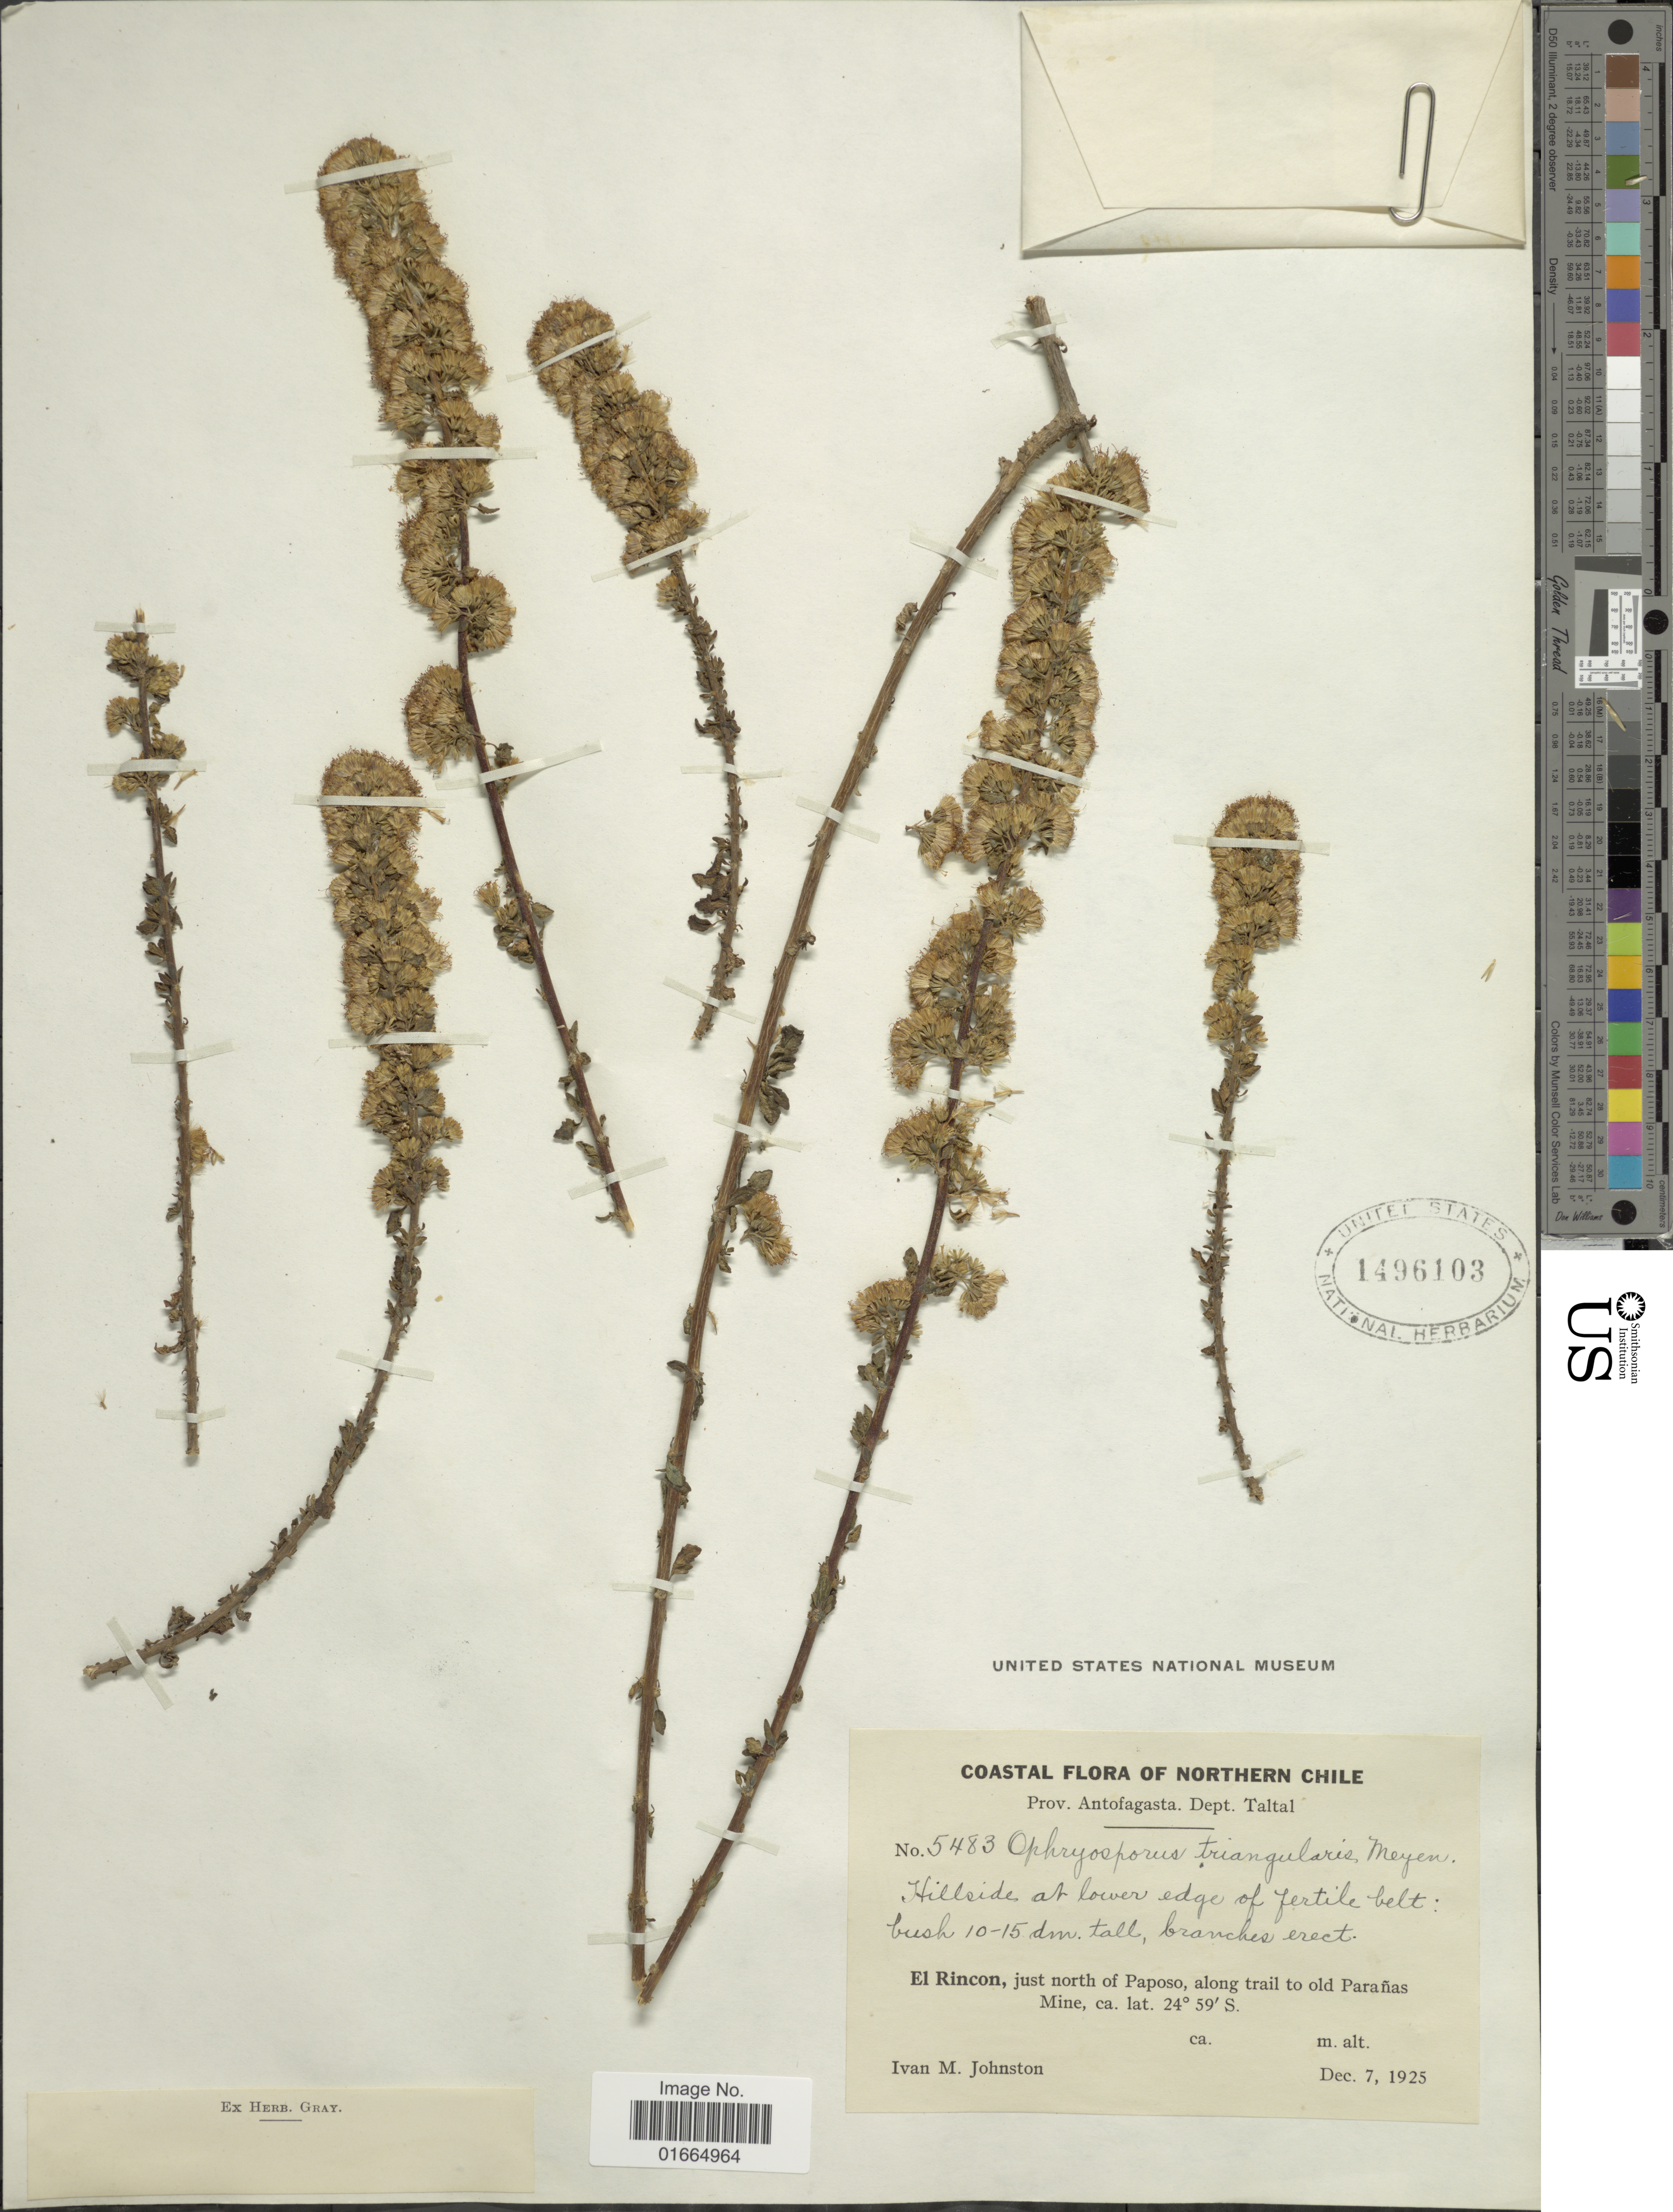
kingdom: Plantae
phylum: Tracheophyta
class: Magnoliopsida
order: Asterales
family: Asteraceae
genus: Ophryosporus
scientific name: Ophryosporus triangularis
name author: Meyen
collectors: I.M. Johnston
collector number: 5483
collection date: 1925-12-07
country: Chile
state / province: Antofagasta (II)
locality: Northern Chile. Prov. Antofagasta. Dept. Taltal. El Rincon, just north of Paposo, along trail to old Parañas Mine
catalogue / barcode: US 1496103